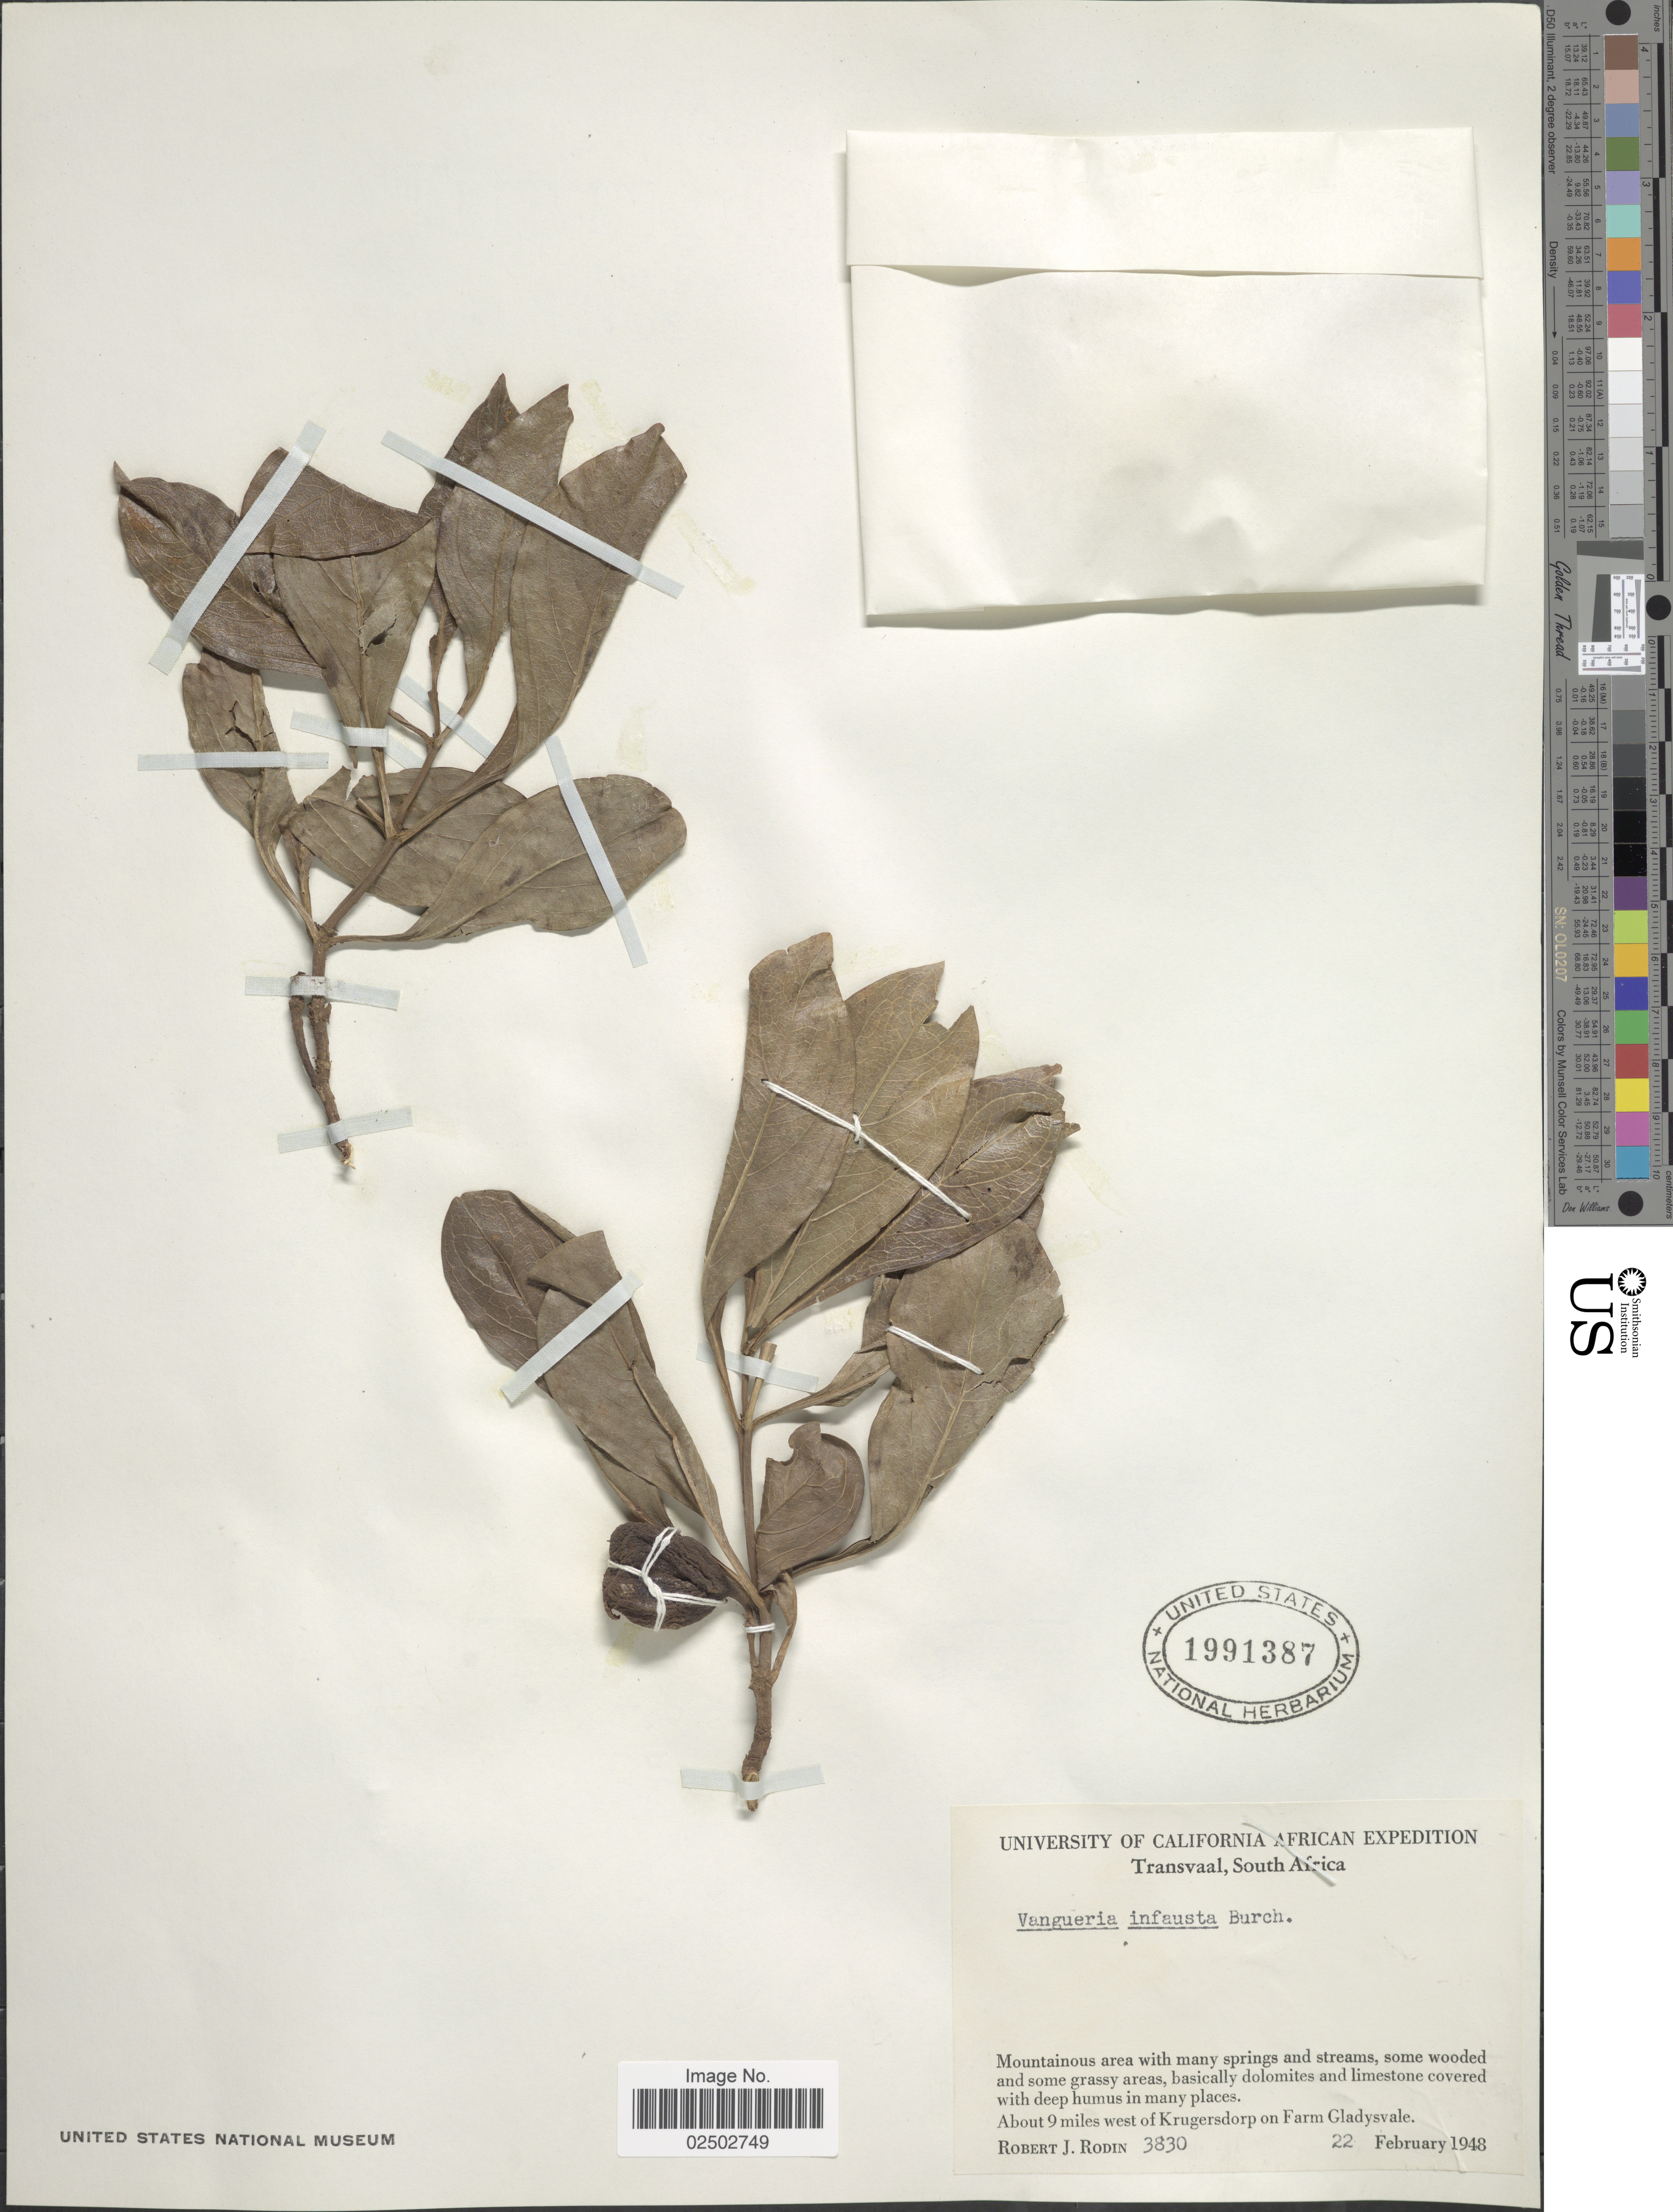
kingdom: Plantae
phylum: Tracheophyta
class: Magnoliopsida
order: Gentianales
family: Rubiaceae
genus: Vangueria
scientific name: Vangueria infausta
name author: D.G. Burch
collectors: R. J. Rodin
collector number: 3830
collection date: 1948-02-22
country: South Africa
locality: Transvaal. About 9 miles west of Krugersdorp on Farm Gladysvale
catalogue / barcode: US 1991387